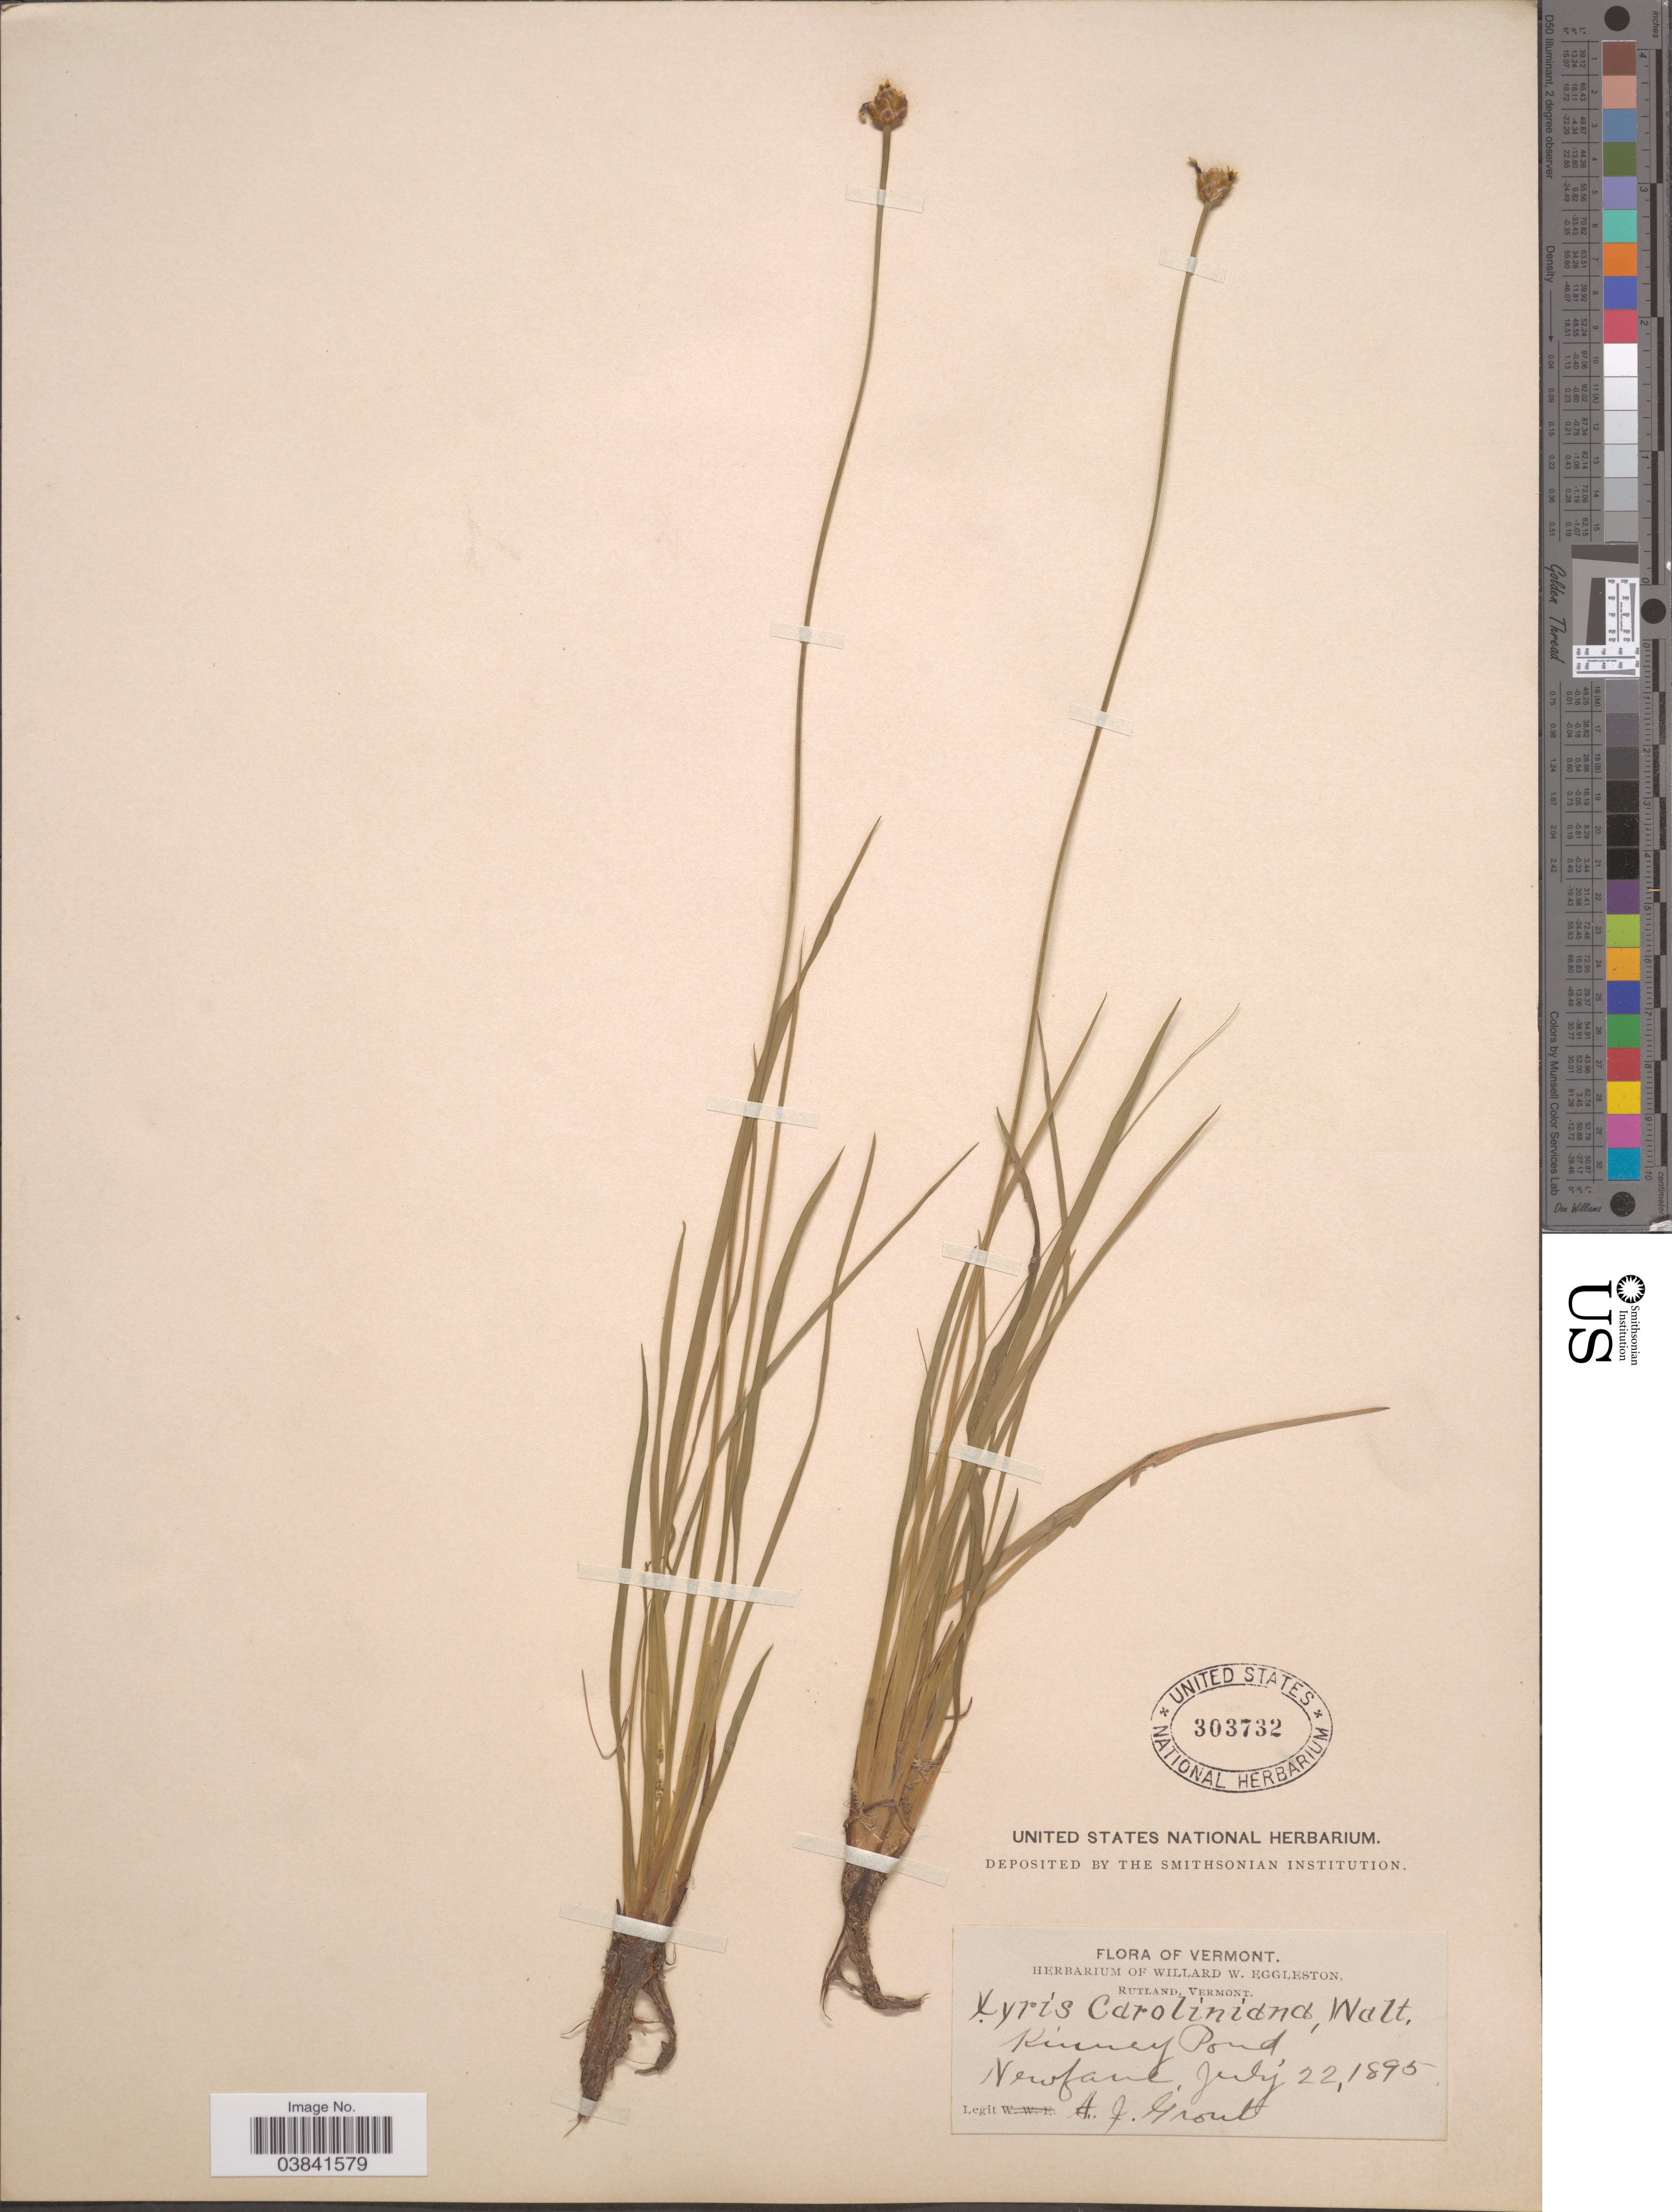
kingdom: Plantae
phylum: Tracheophyta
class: Liliopsida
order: Poales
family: Xyridaceae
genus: Xyris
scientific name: Xyris difformis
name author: Chapm.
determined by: Strong, Mark T., (BOT), Smithsonian Institution - National Museum of Natural History (UNITED STATES)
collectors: A. J. Grout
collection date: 1895-07-22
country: United States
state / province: Vermont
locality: Kinney Pond, Newfane.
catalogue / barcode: US 303732